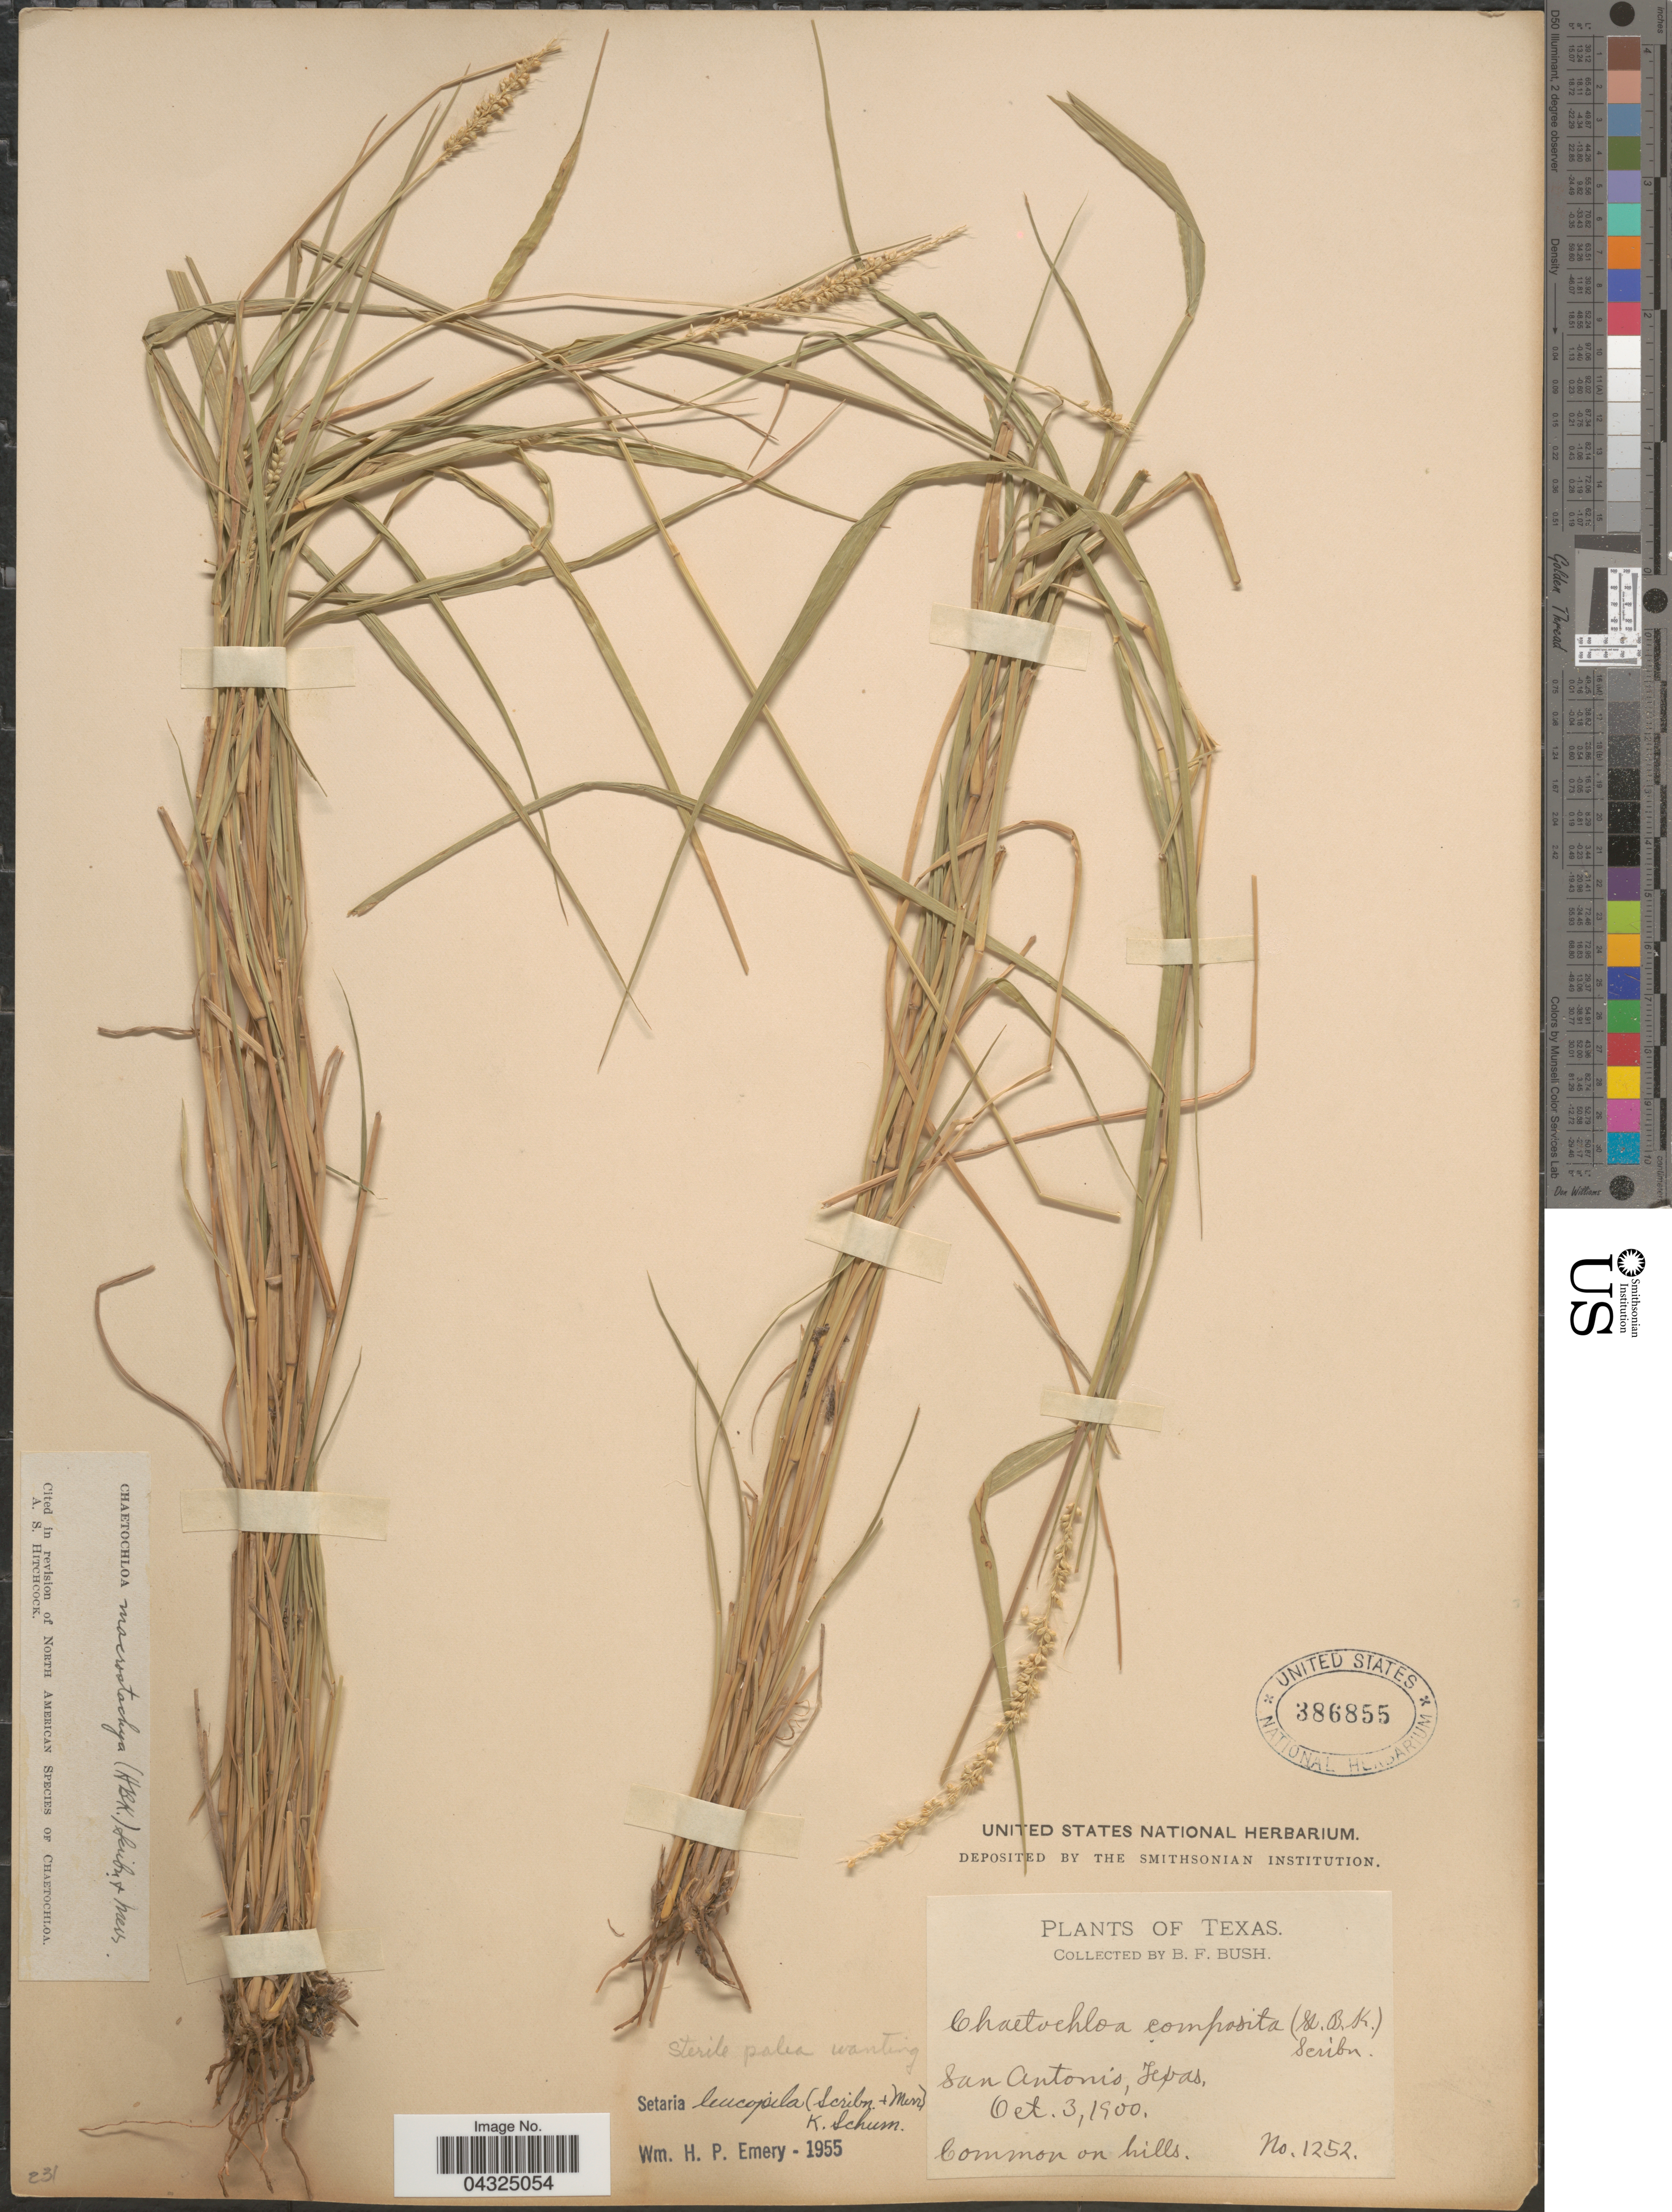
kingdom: Plantae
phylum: Tracheophyta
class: Liliopsida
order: Poales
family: Poaceae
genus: Setaria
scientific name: Setaria leucopila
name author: (Scribn. & Merr.) K. Schum.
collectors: B. F. Bush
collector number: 1252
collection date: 1900-10-03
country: United States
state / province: Texas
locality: San Antonio. Common on hills.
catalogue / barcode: US 386855